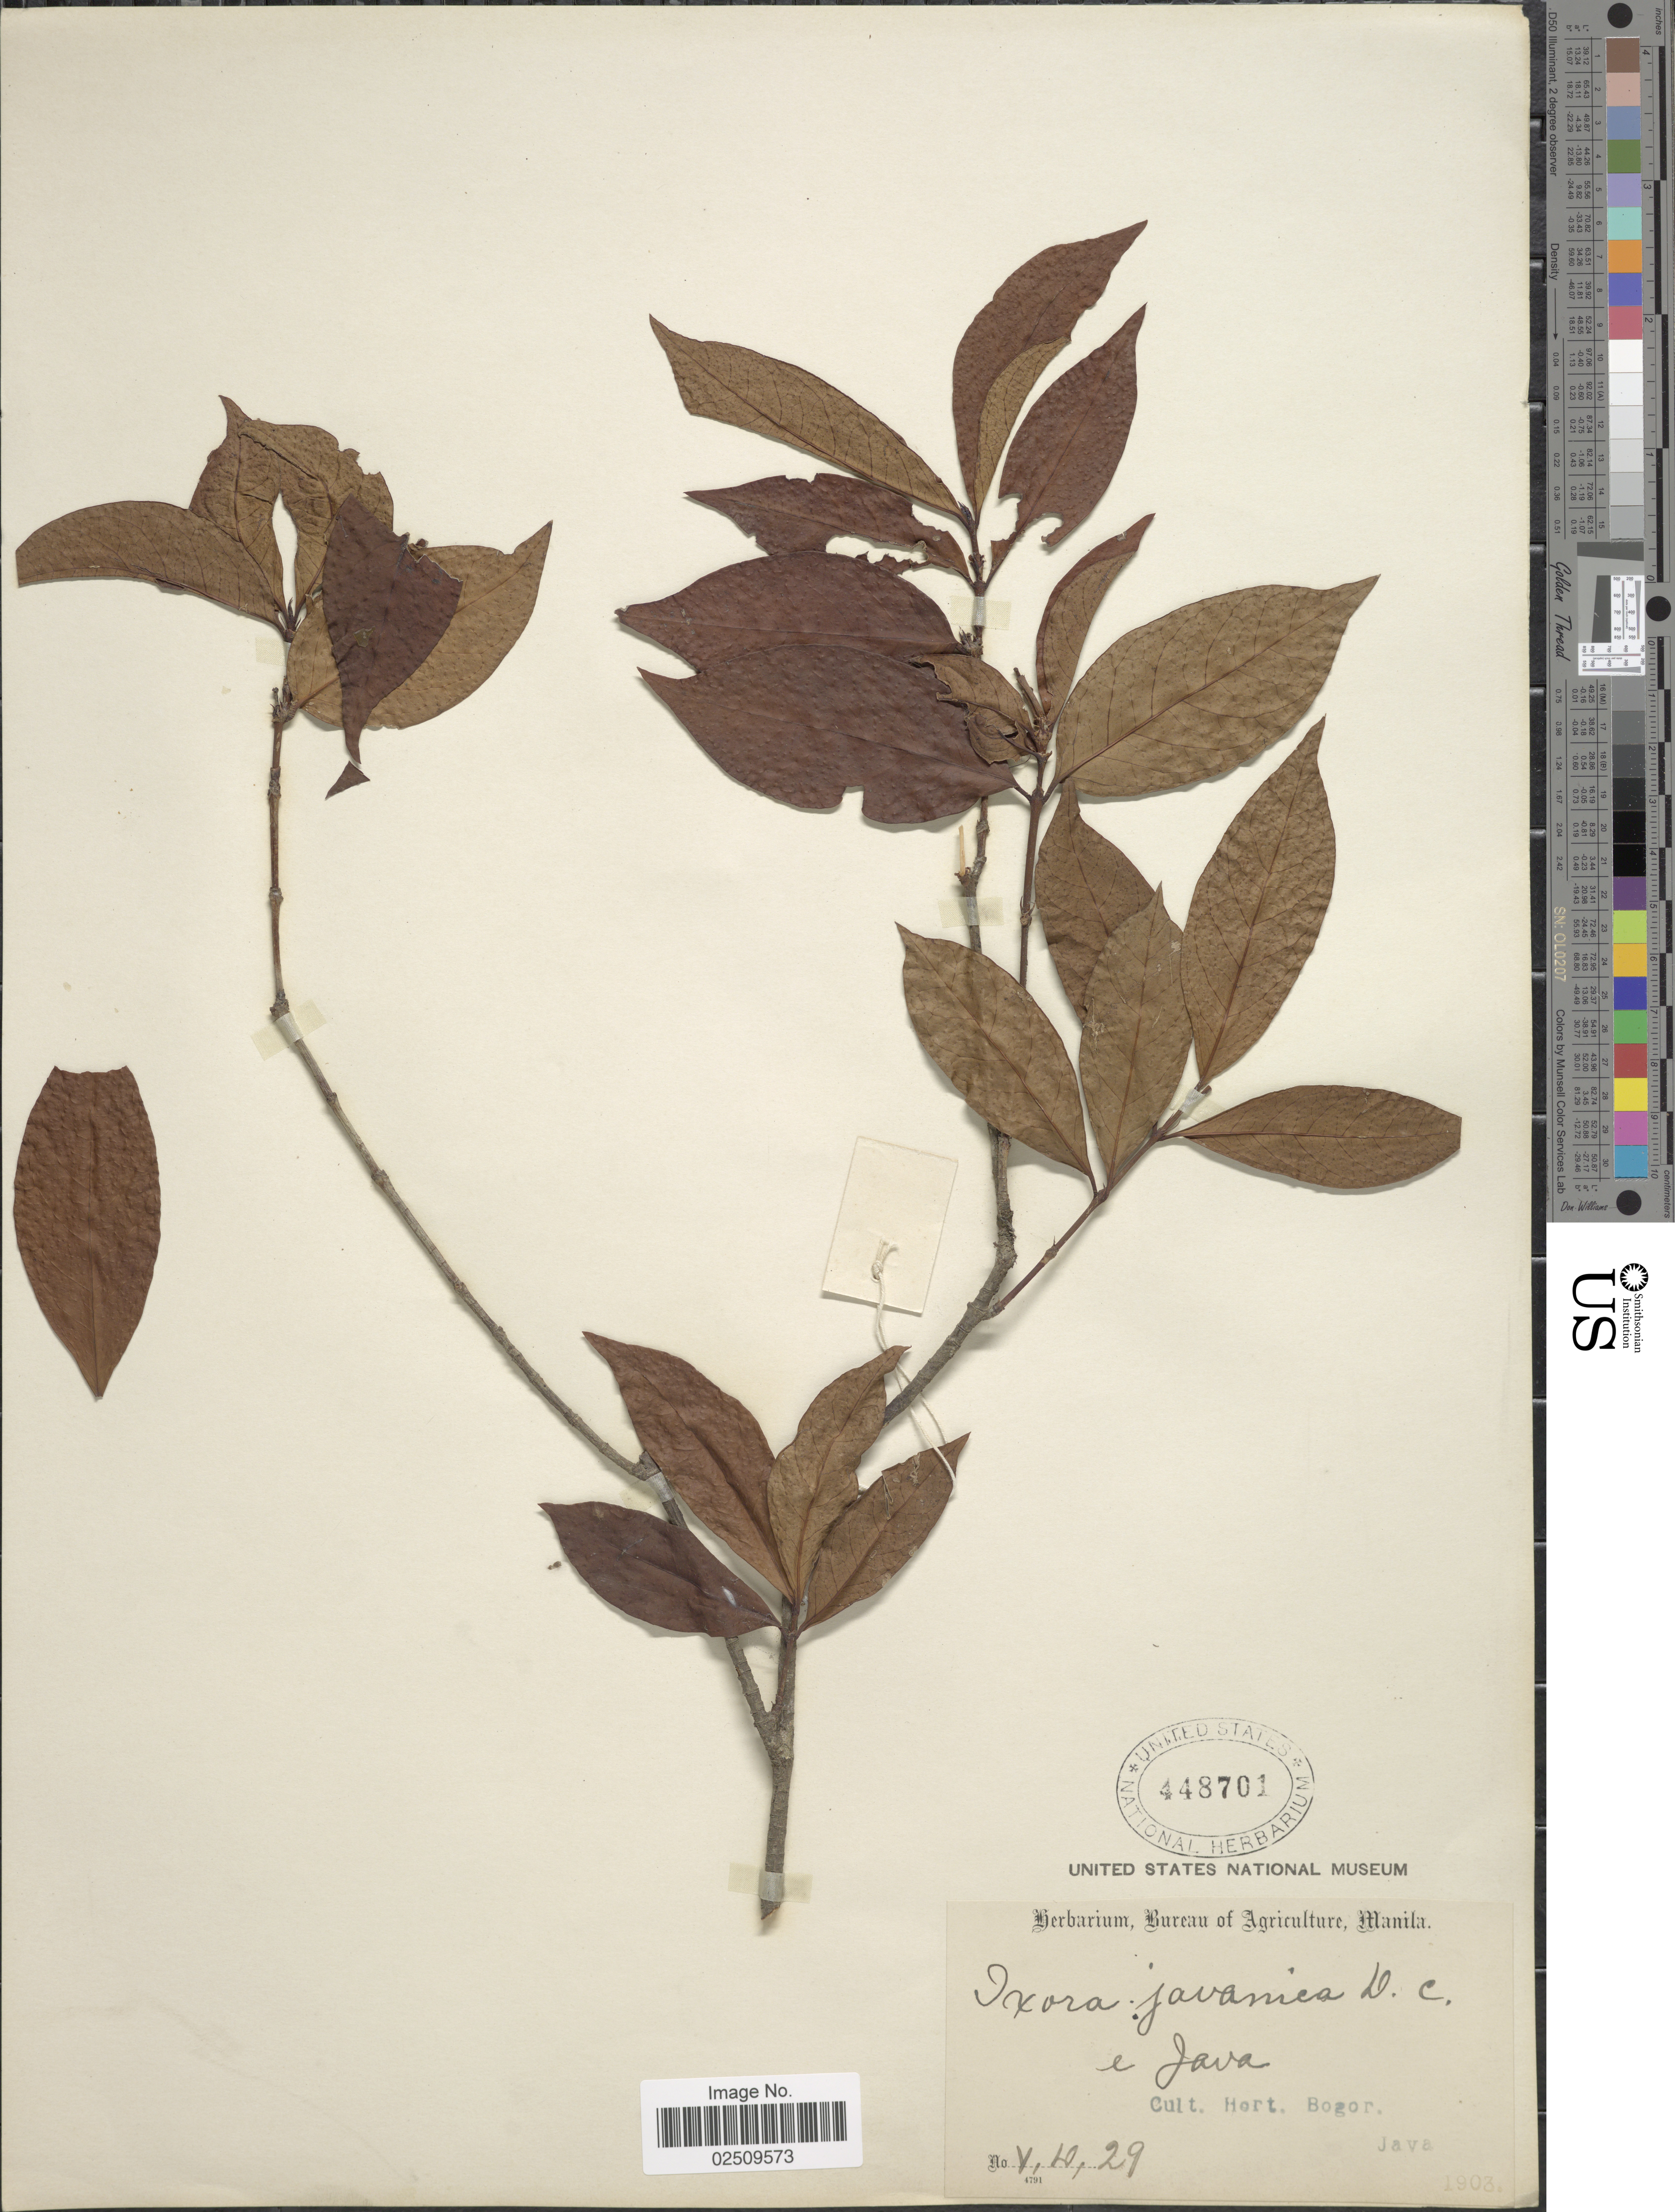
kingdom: Plantae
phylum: Tracheophyta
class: Magnoliopsida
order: Gentianales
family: Rubiaceae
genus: Ixora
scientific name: Ixora javanica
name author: DC.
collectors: ex Herb. Bur. Agric. Manila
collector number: V, D, 29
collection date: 1903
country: Indonesia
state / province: Java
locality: Cult. Hort. Bogor.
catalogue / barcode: US 448701